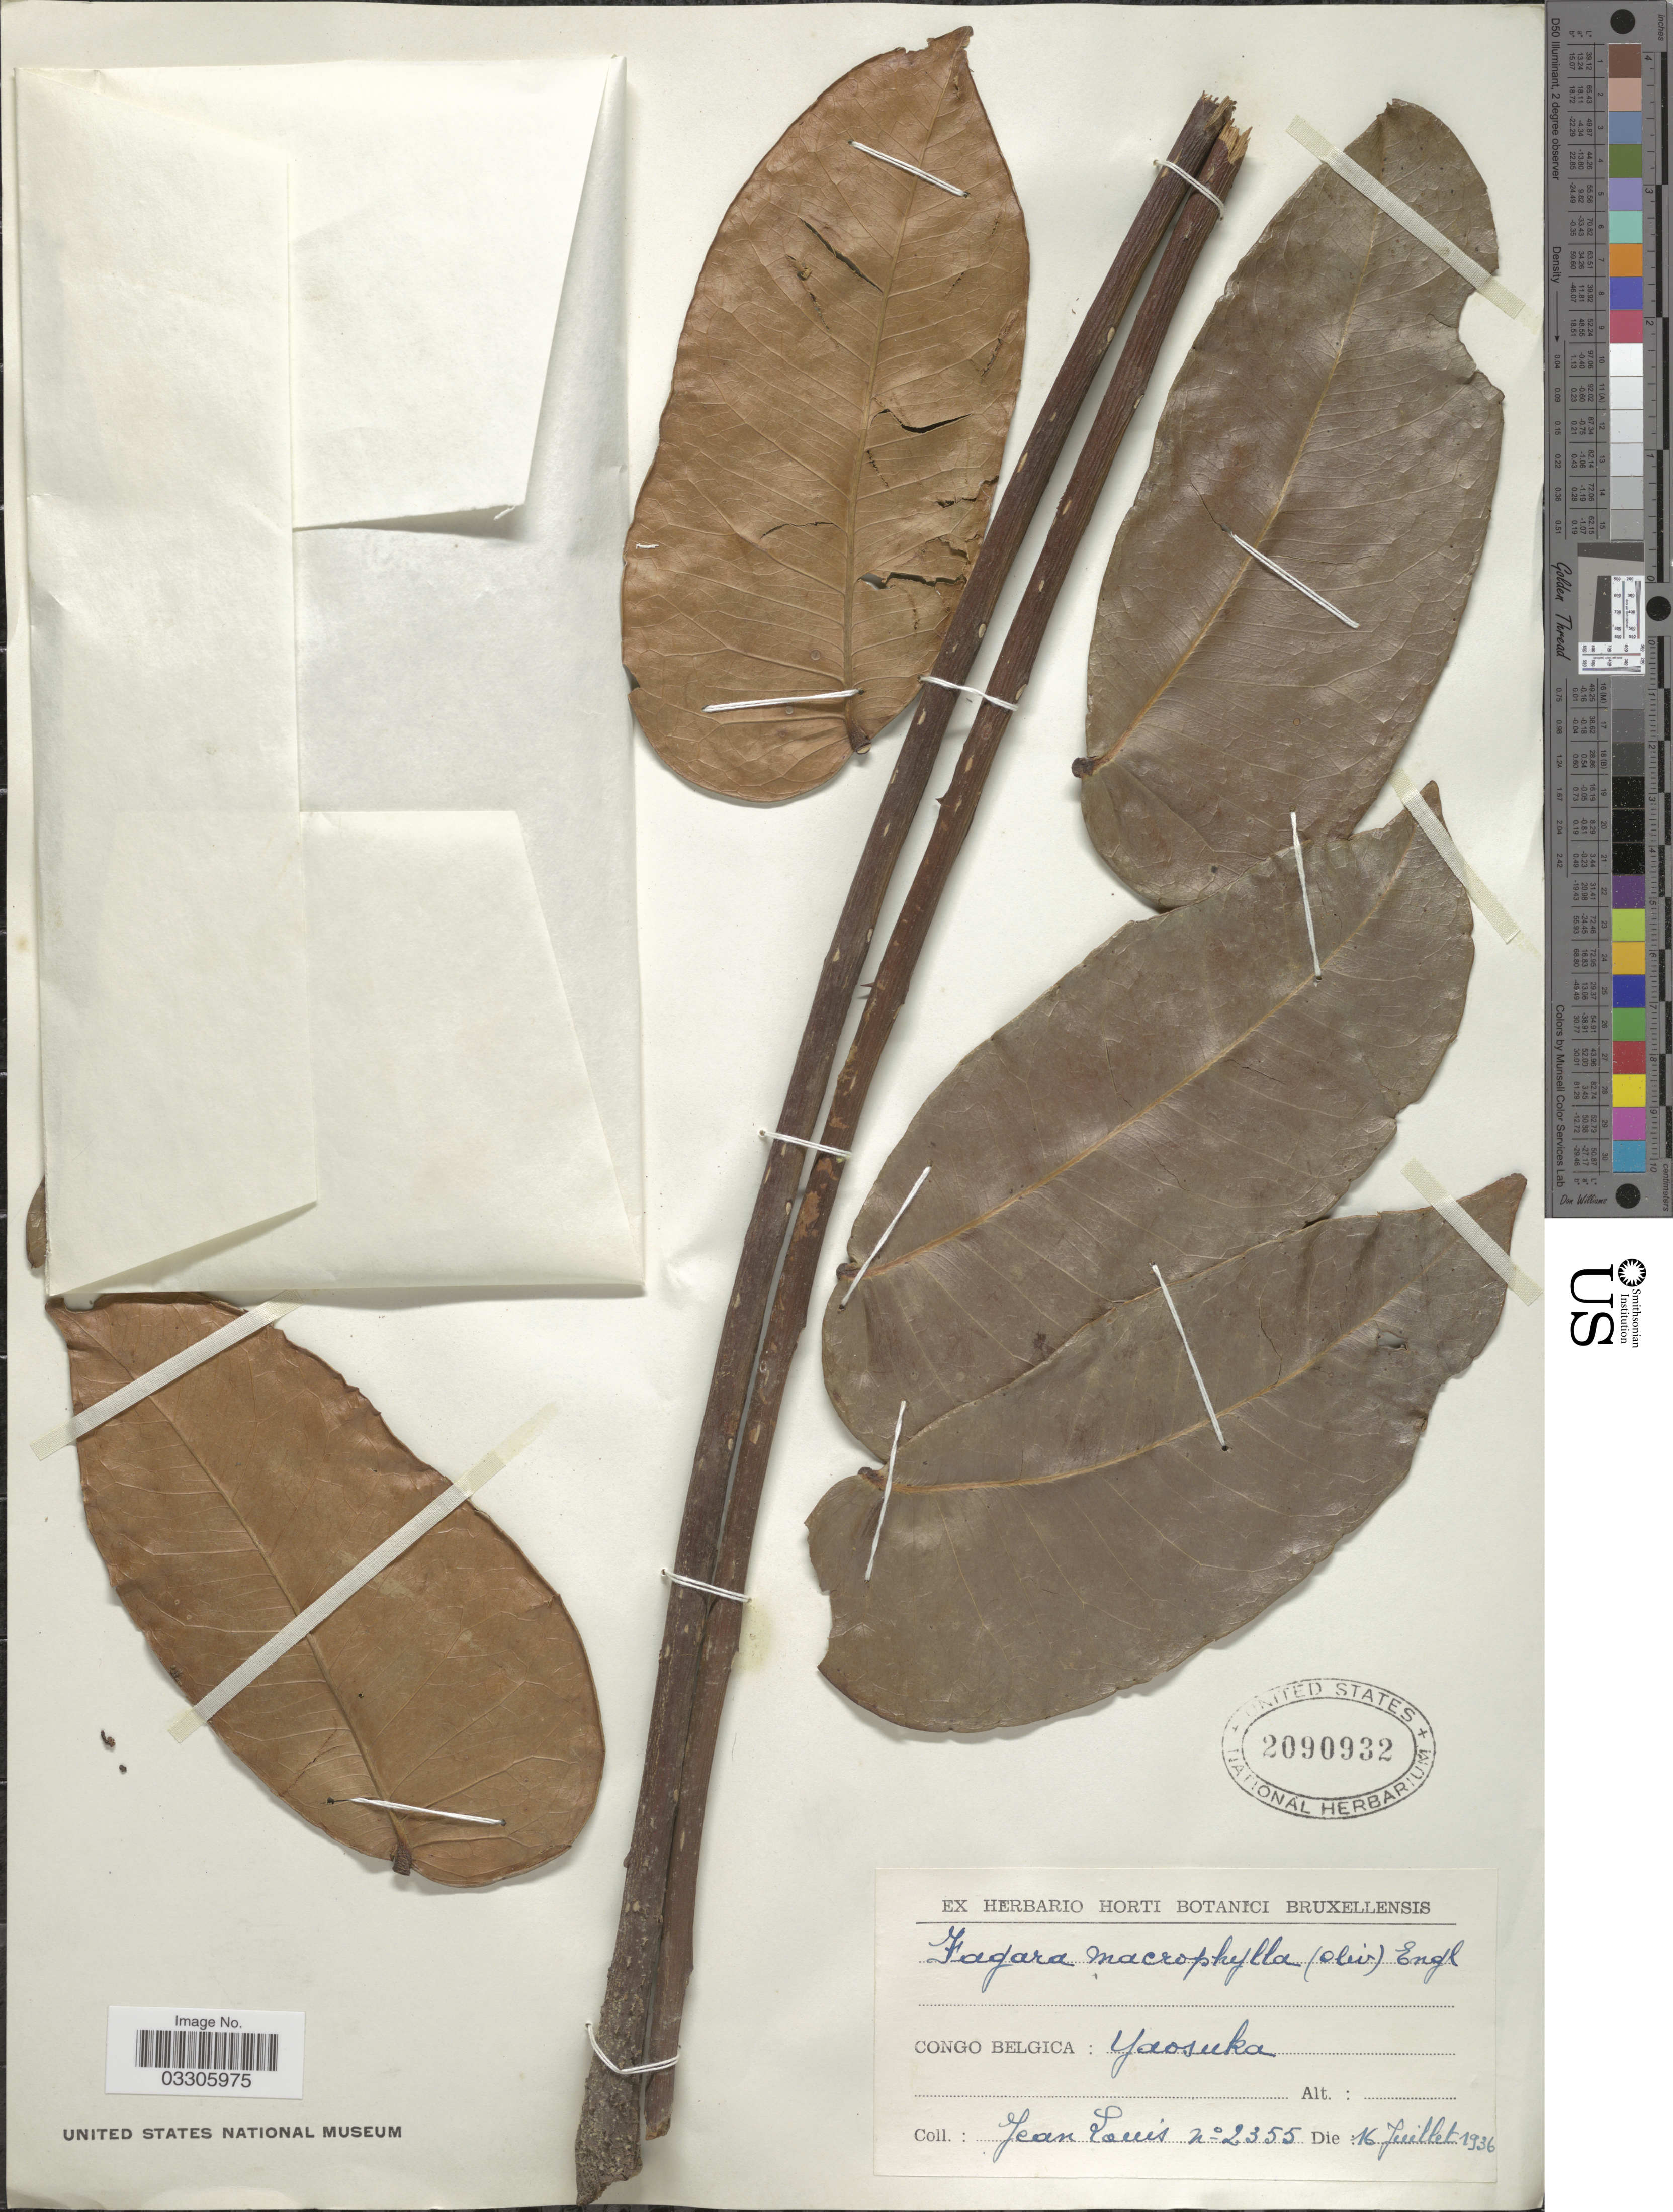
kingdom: Plantae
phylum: Tracheophyta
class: Magnoliopsida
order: Sapindales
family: Rutaceae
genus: Zanthoxylum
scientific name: Zanthoxylum gilletii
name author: (De Wild.) P.G. Waterman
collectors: J. Louis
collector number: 2355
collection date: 1936-07-16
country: Congo, Democratic Republic of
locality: Congo Belgica: Yaosuka.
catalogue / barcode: US 2090932